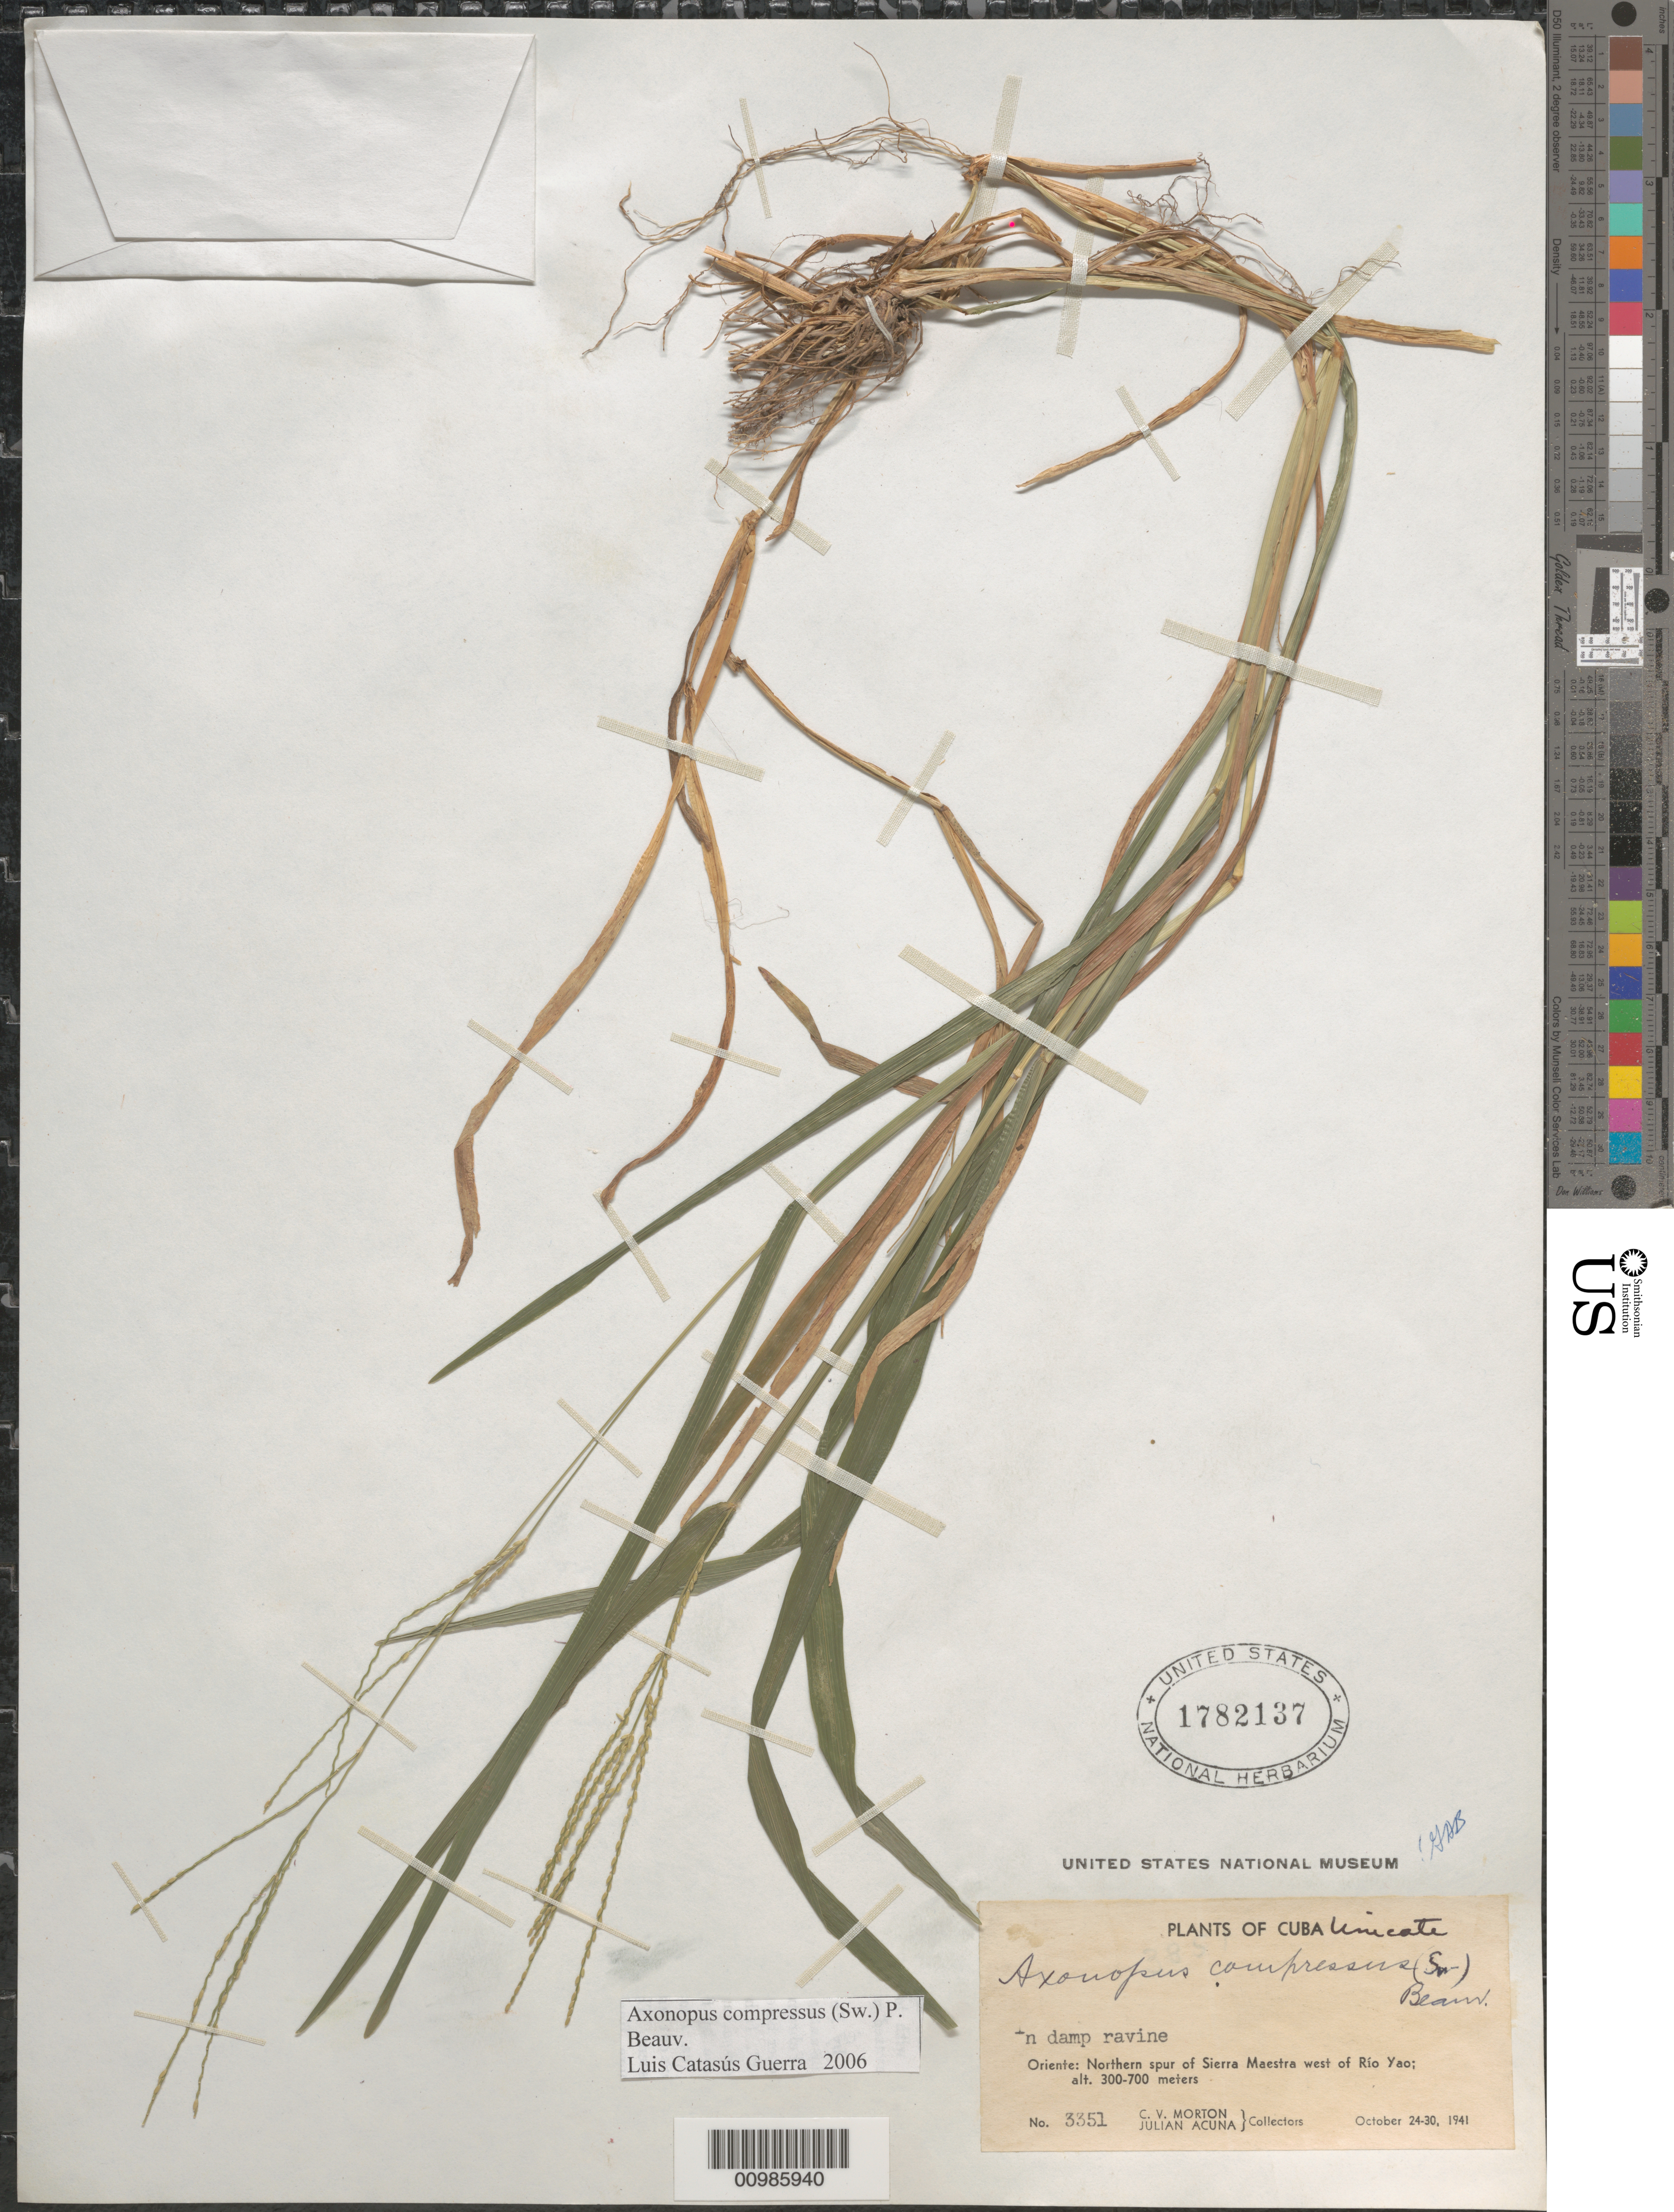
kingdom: Plantae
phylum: Tracheophyta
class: Liliopsida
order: Poales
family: Poaceae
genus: Axonopus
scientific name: Axonopus compressus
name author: (Sw.) P. Beauv.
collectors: C. V. Morton & J. Acuña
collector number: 3351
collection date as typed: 24 Oct 1941 to30 Oct 1941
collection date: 1941-10-24/1941-10-30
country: Cuba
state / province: Oriente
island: Cuba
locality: Northern spur of Sierra Maestra, west of Rio Yao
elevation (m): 300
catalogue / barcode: US 1782137